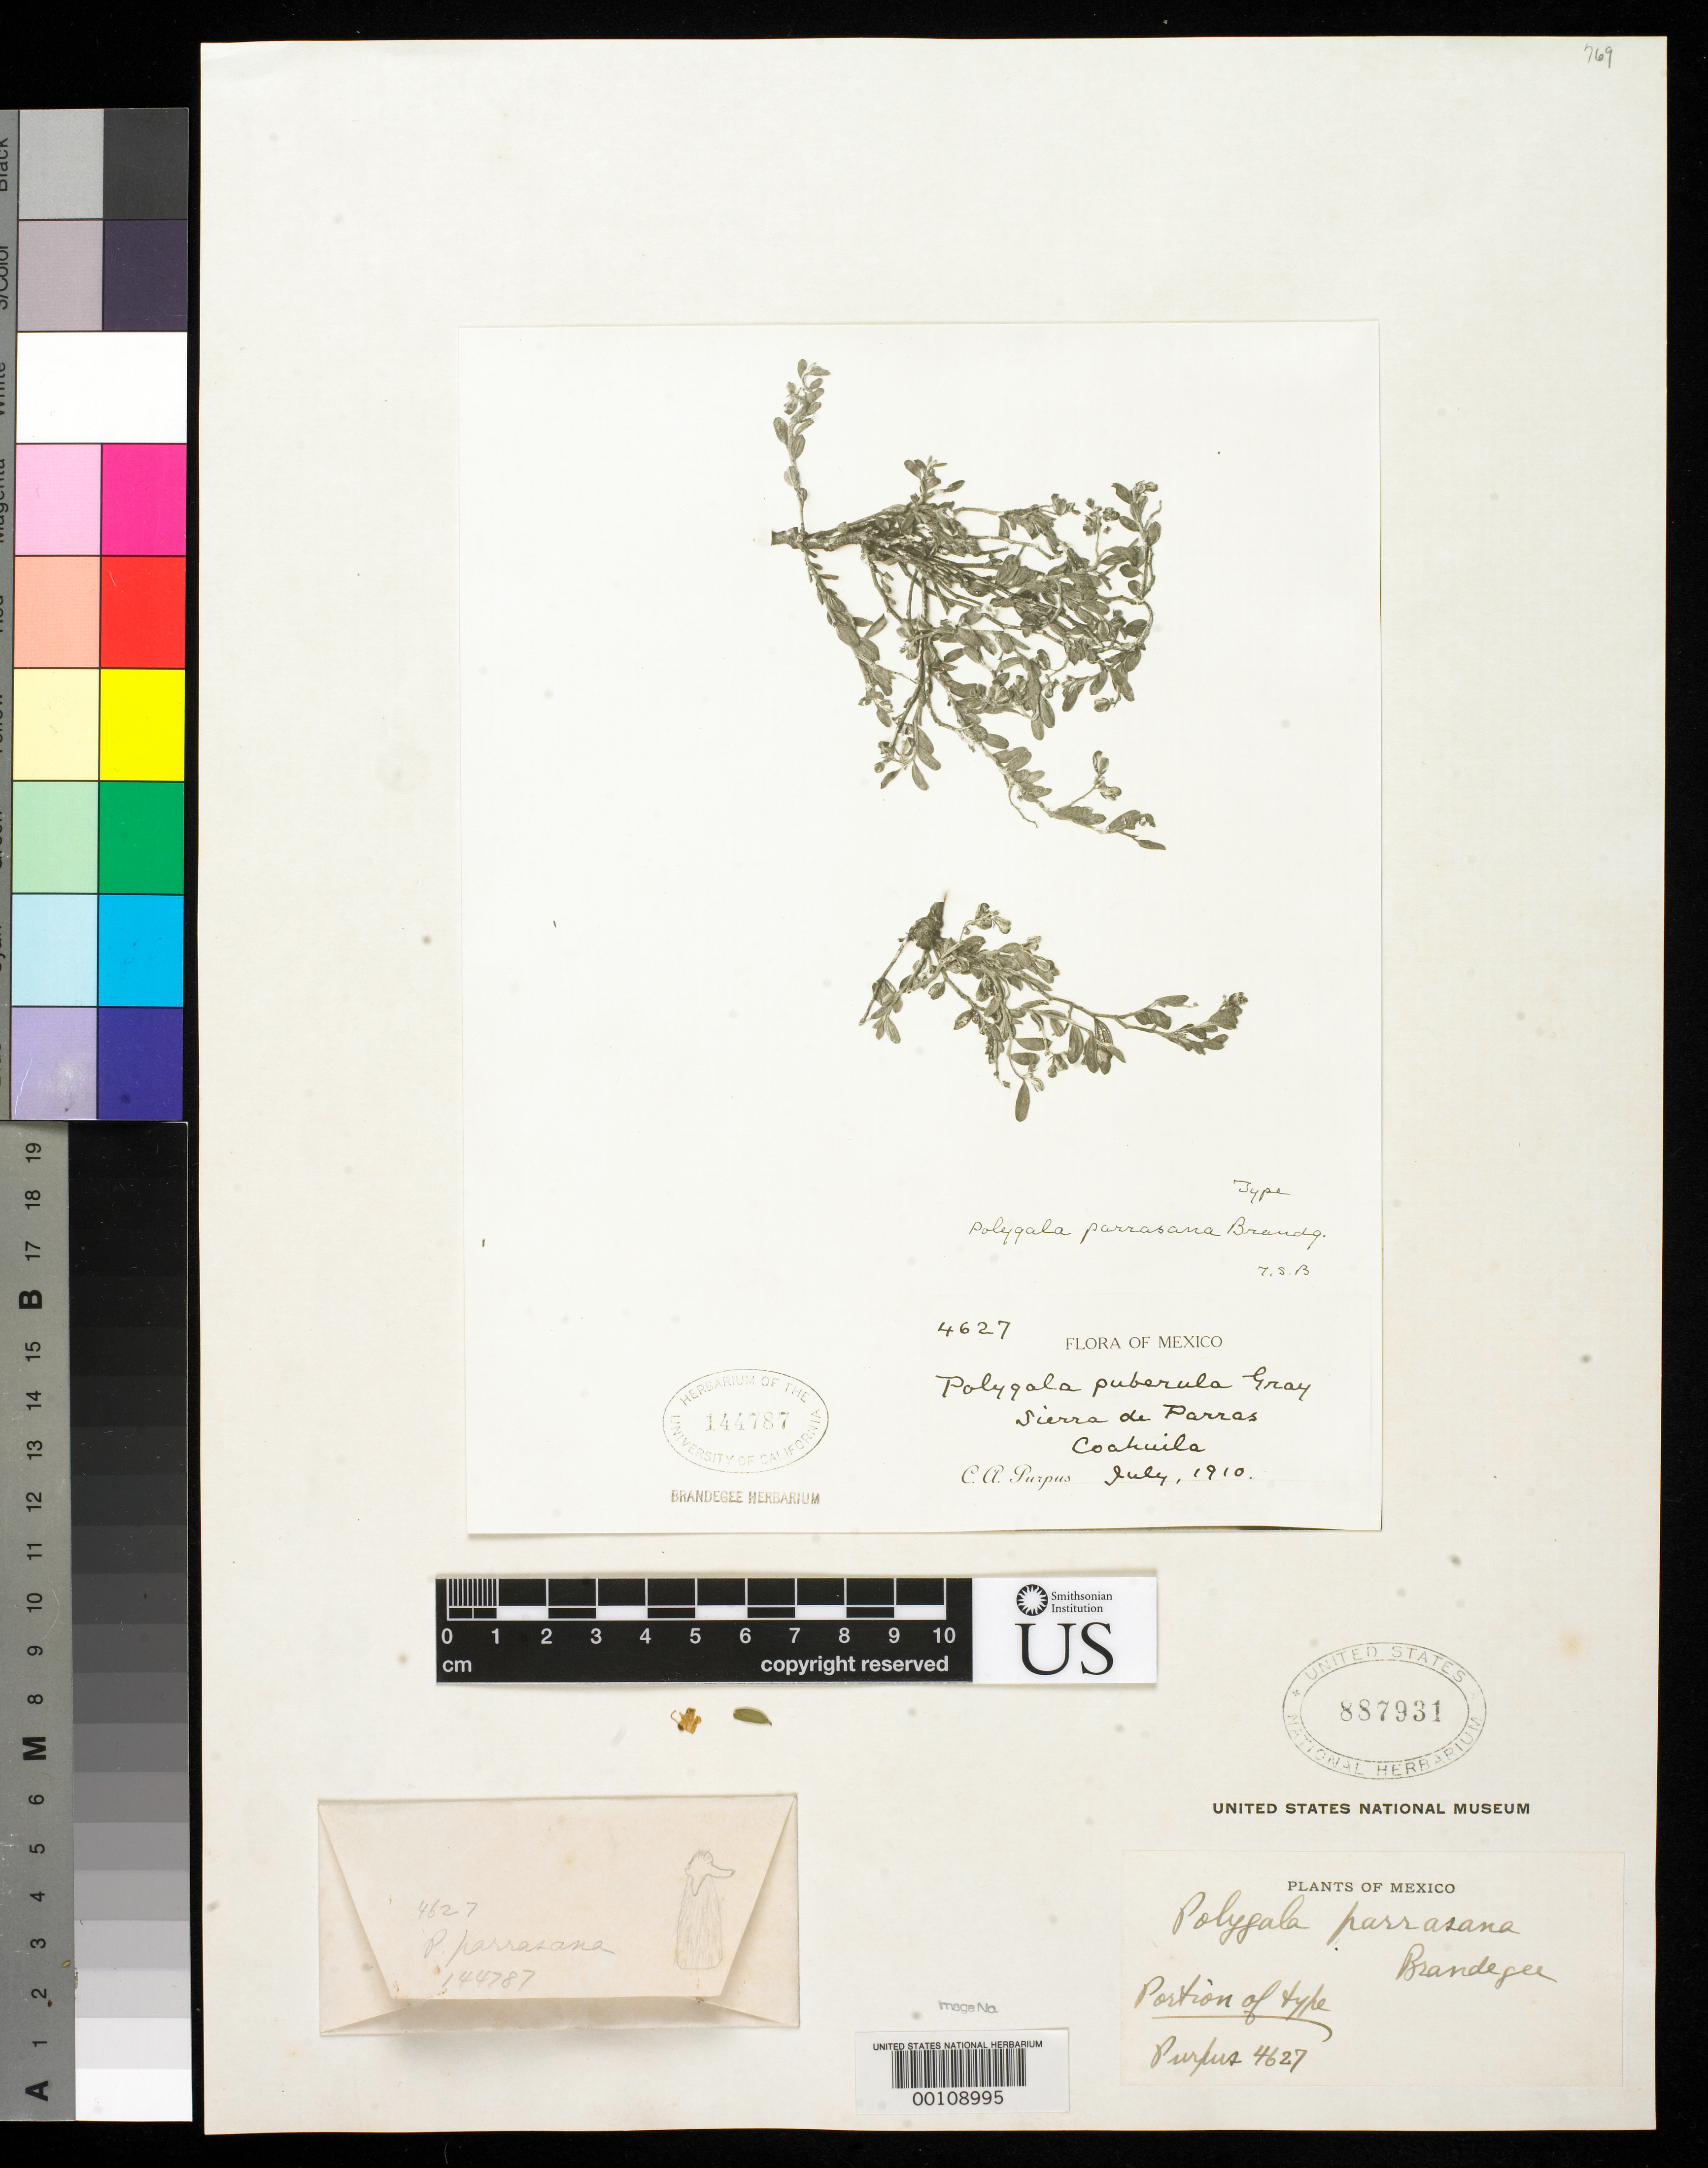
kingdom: Plantae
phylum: Tracheophyta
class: Magnoliopsida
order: Fabales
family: Polygalaceae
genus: Polygala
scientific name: Polygala parrasana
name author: Brandegee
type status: Isotype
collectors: C. A. Purpus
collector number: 4627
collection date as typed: Jul 1910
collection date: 1910-07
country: Mexico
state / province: Coahuila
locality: Sierra de Parras.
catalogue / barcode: US 887931